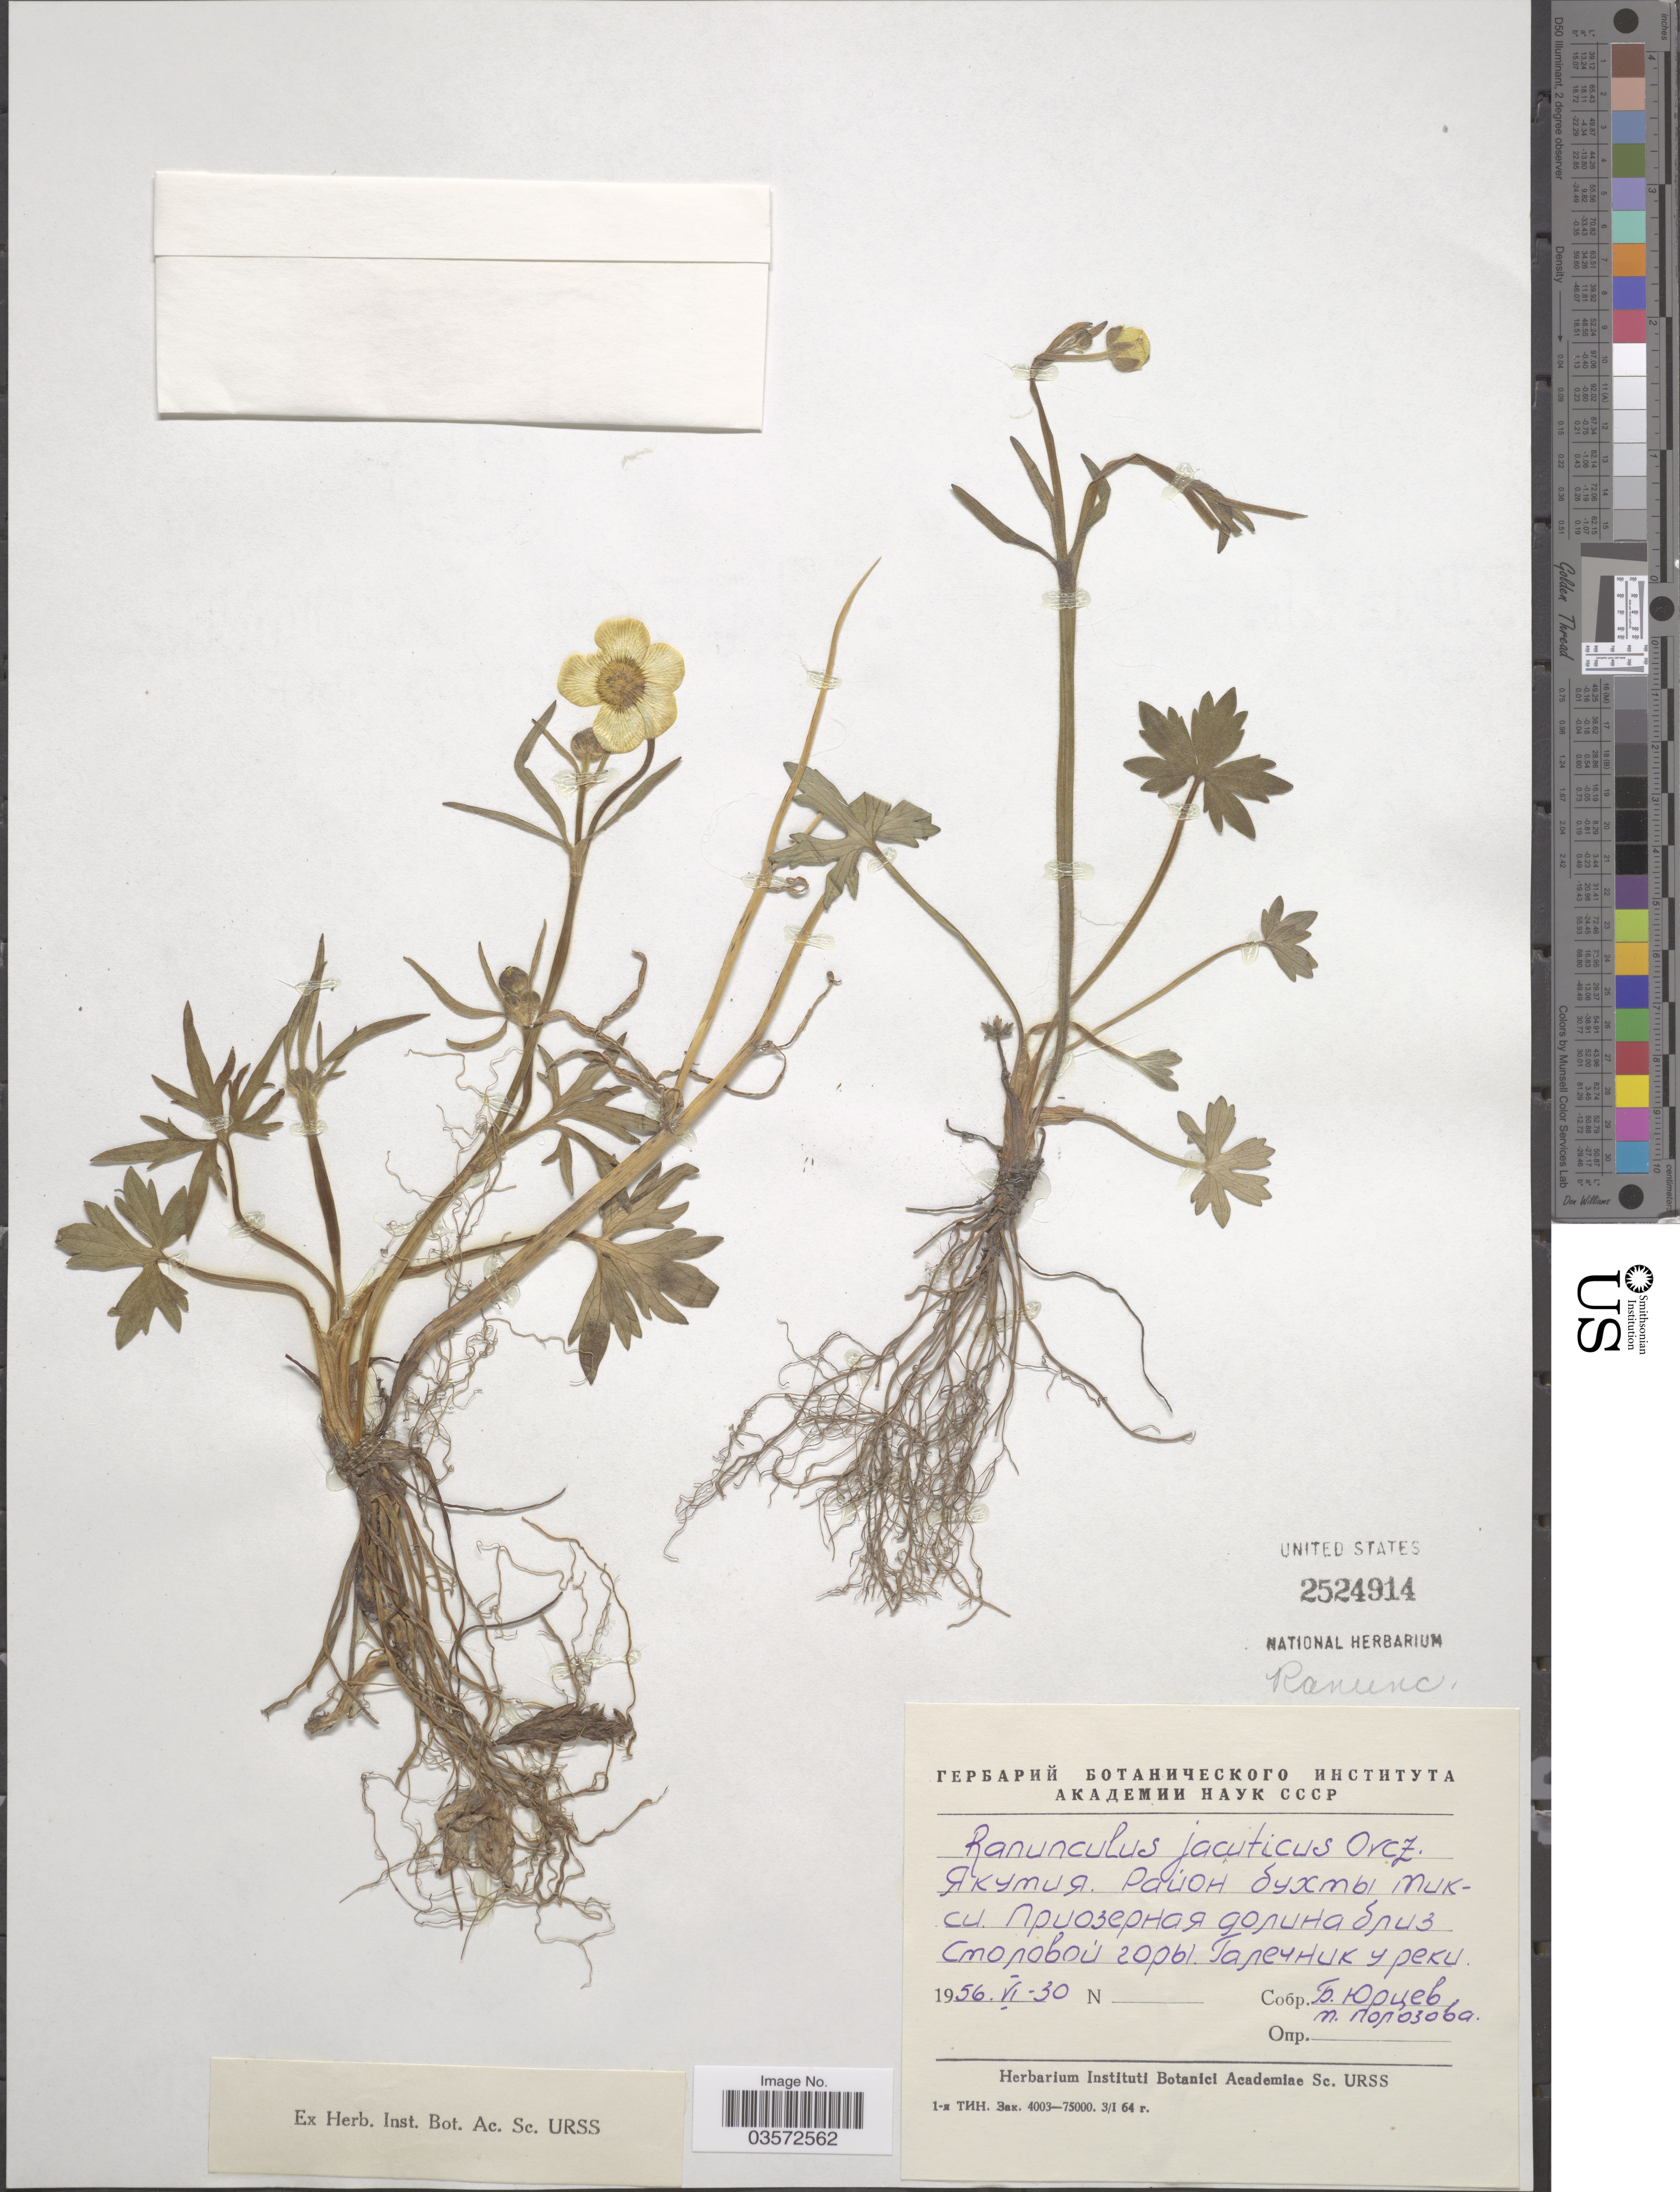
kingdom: Plantae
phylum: Tracheophyta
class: Magnoliopsida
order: Ranunculales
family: Ranunculaceae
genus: Ranunculus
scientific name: Ranunculus jacuticus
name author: Ovcz.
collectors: B. Urtseva & T. Polozova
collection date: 1956-06-30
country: Russian Federation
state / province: Sakha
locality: Tiksi.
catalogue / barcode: US 2524914